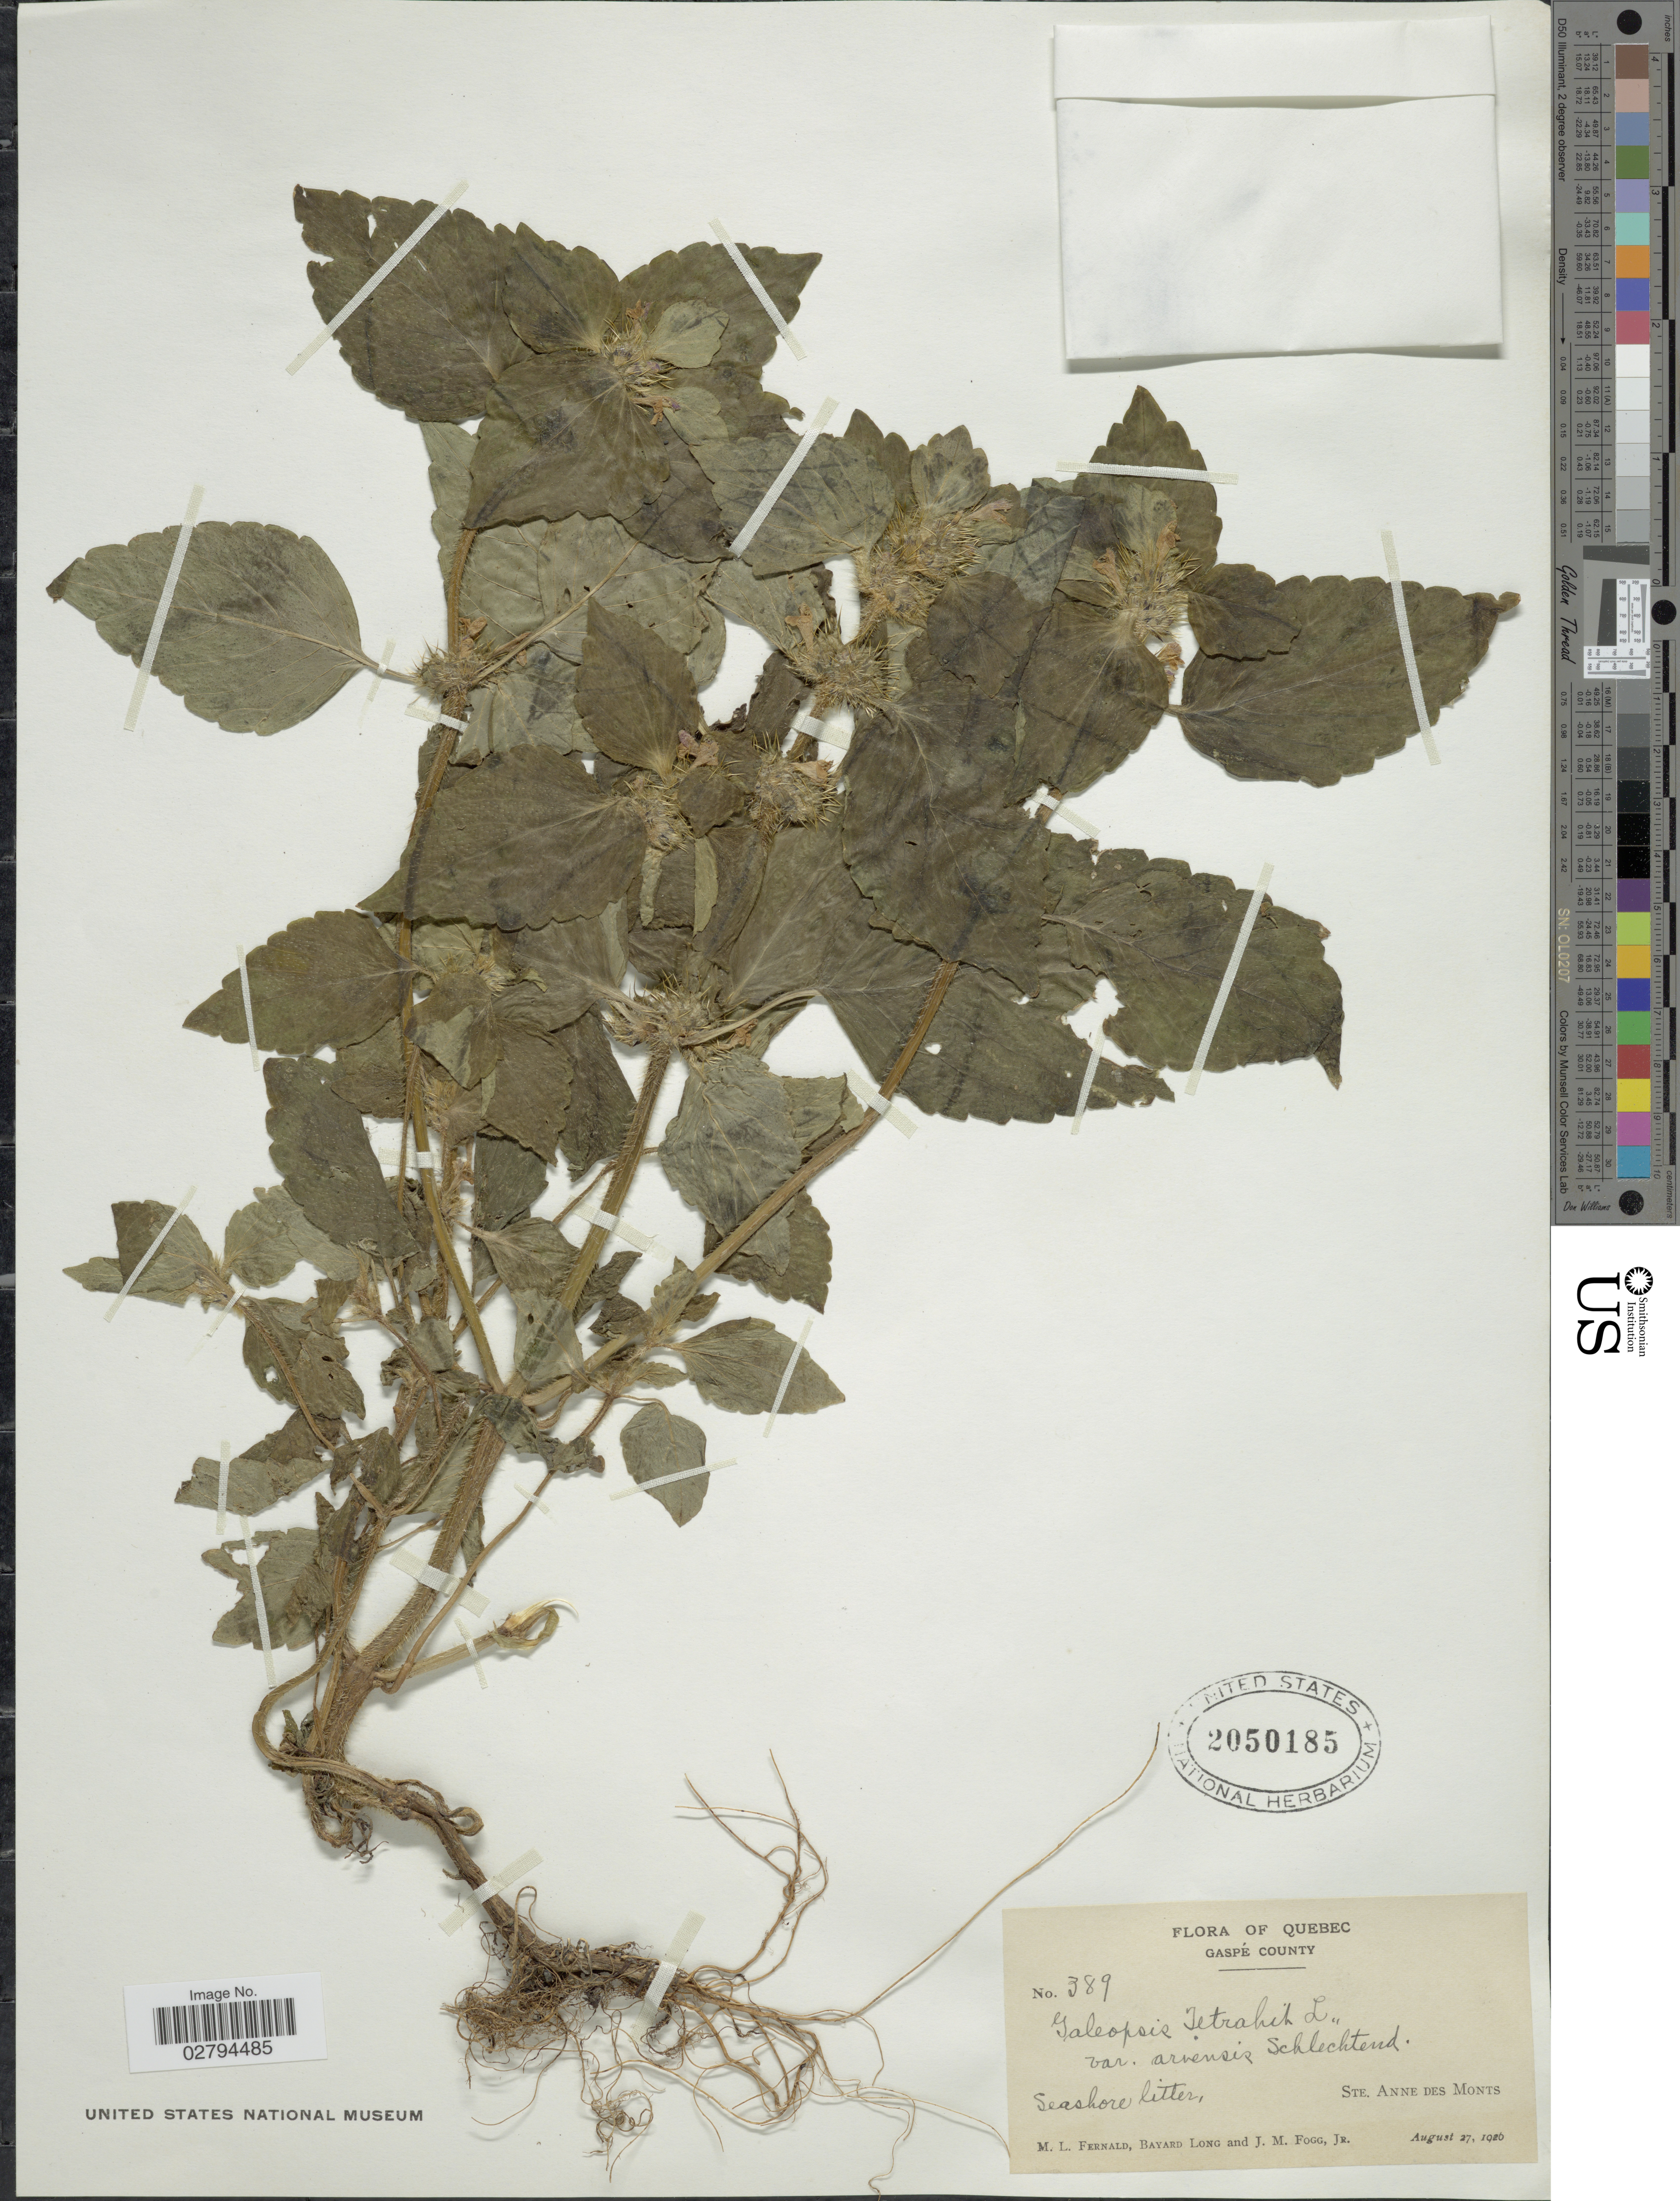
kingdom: Plantae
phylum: Tracheophyta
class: Magnoliopsida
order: Lamiales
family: Lamiaceae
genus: Galeopsis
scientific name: Galeopsis tetrahit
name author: L.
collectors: M. L. Fernald, B. Long & J. Fogg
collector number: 389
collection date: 1920-08-27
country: Canada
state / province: Quebec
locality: Gaspé County. Ste. Anne des Monts.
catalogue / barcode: US 2050185